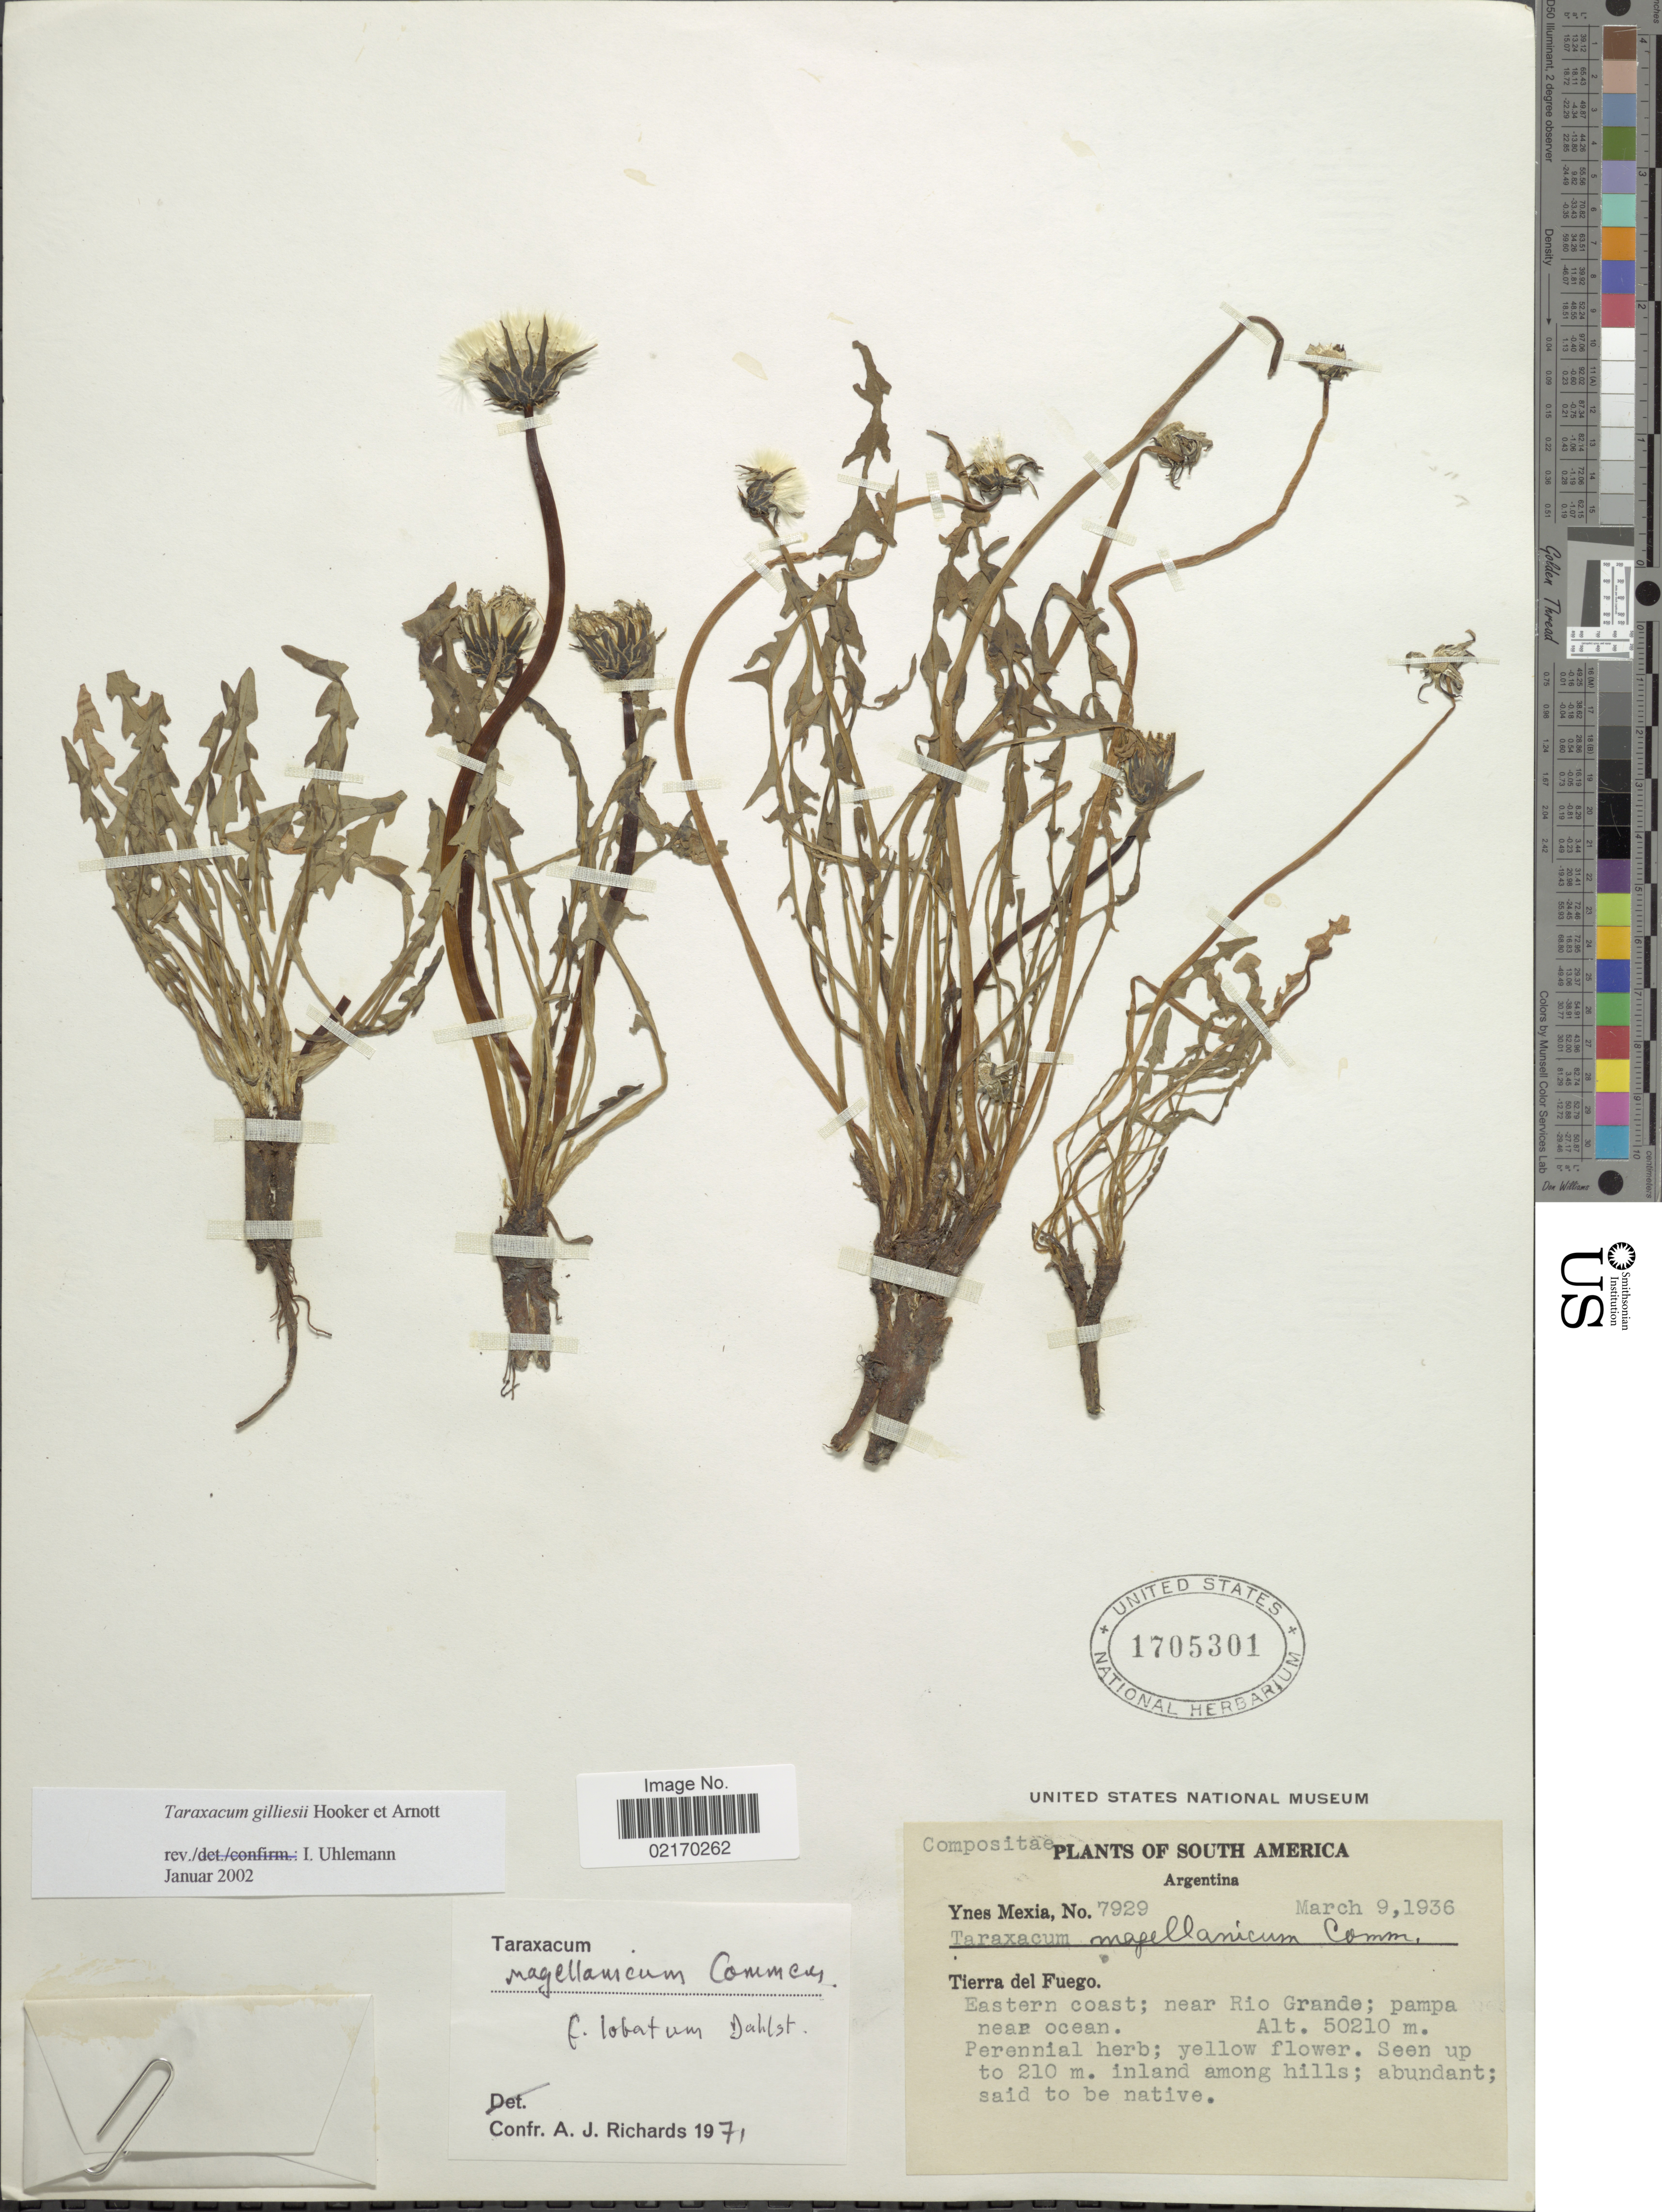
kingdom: Plantae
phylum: Tracheophyta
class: Magnoliopsida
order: Asterales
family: Asteraceae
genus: Taraxacum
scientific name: Taraxacum gilliesii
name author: Hook. & Arn.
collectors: Y. Mexia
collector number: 7829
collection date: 1936-03-09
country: Argentina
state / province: Tierra del Fuego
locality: Eastern Coast; near Rio Grande; pampa near ocean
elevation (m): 50210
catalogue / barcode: US 1705301